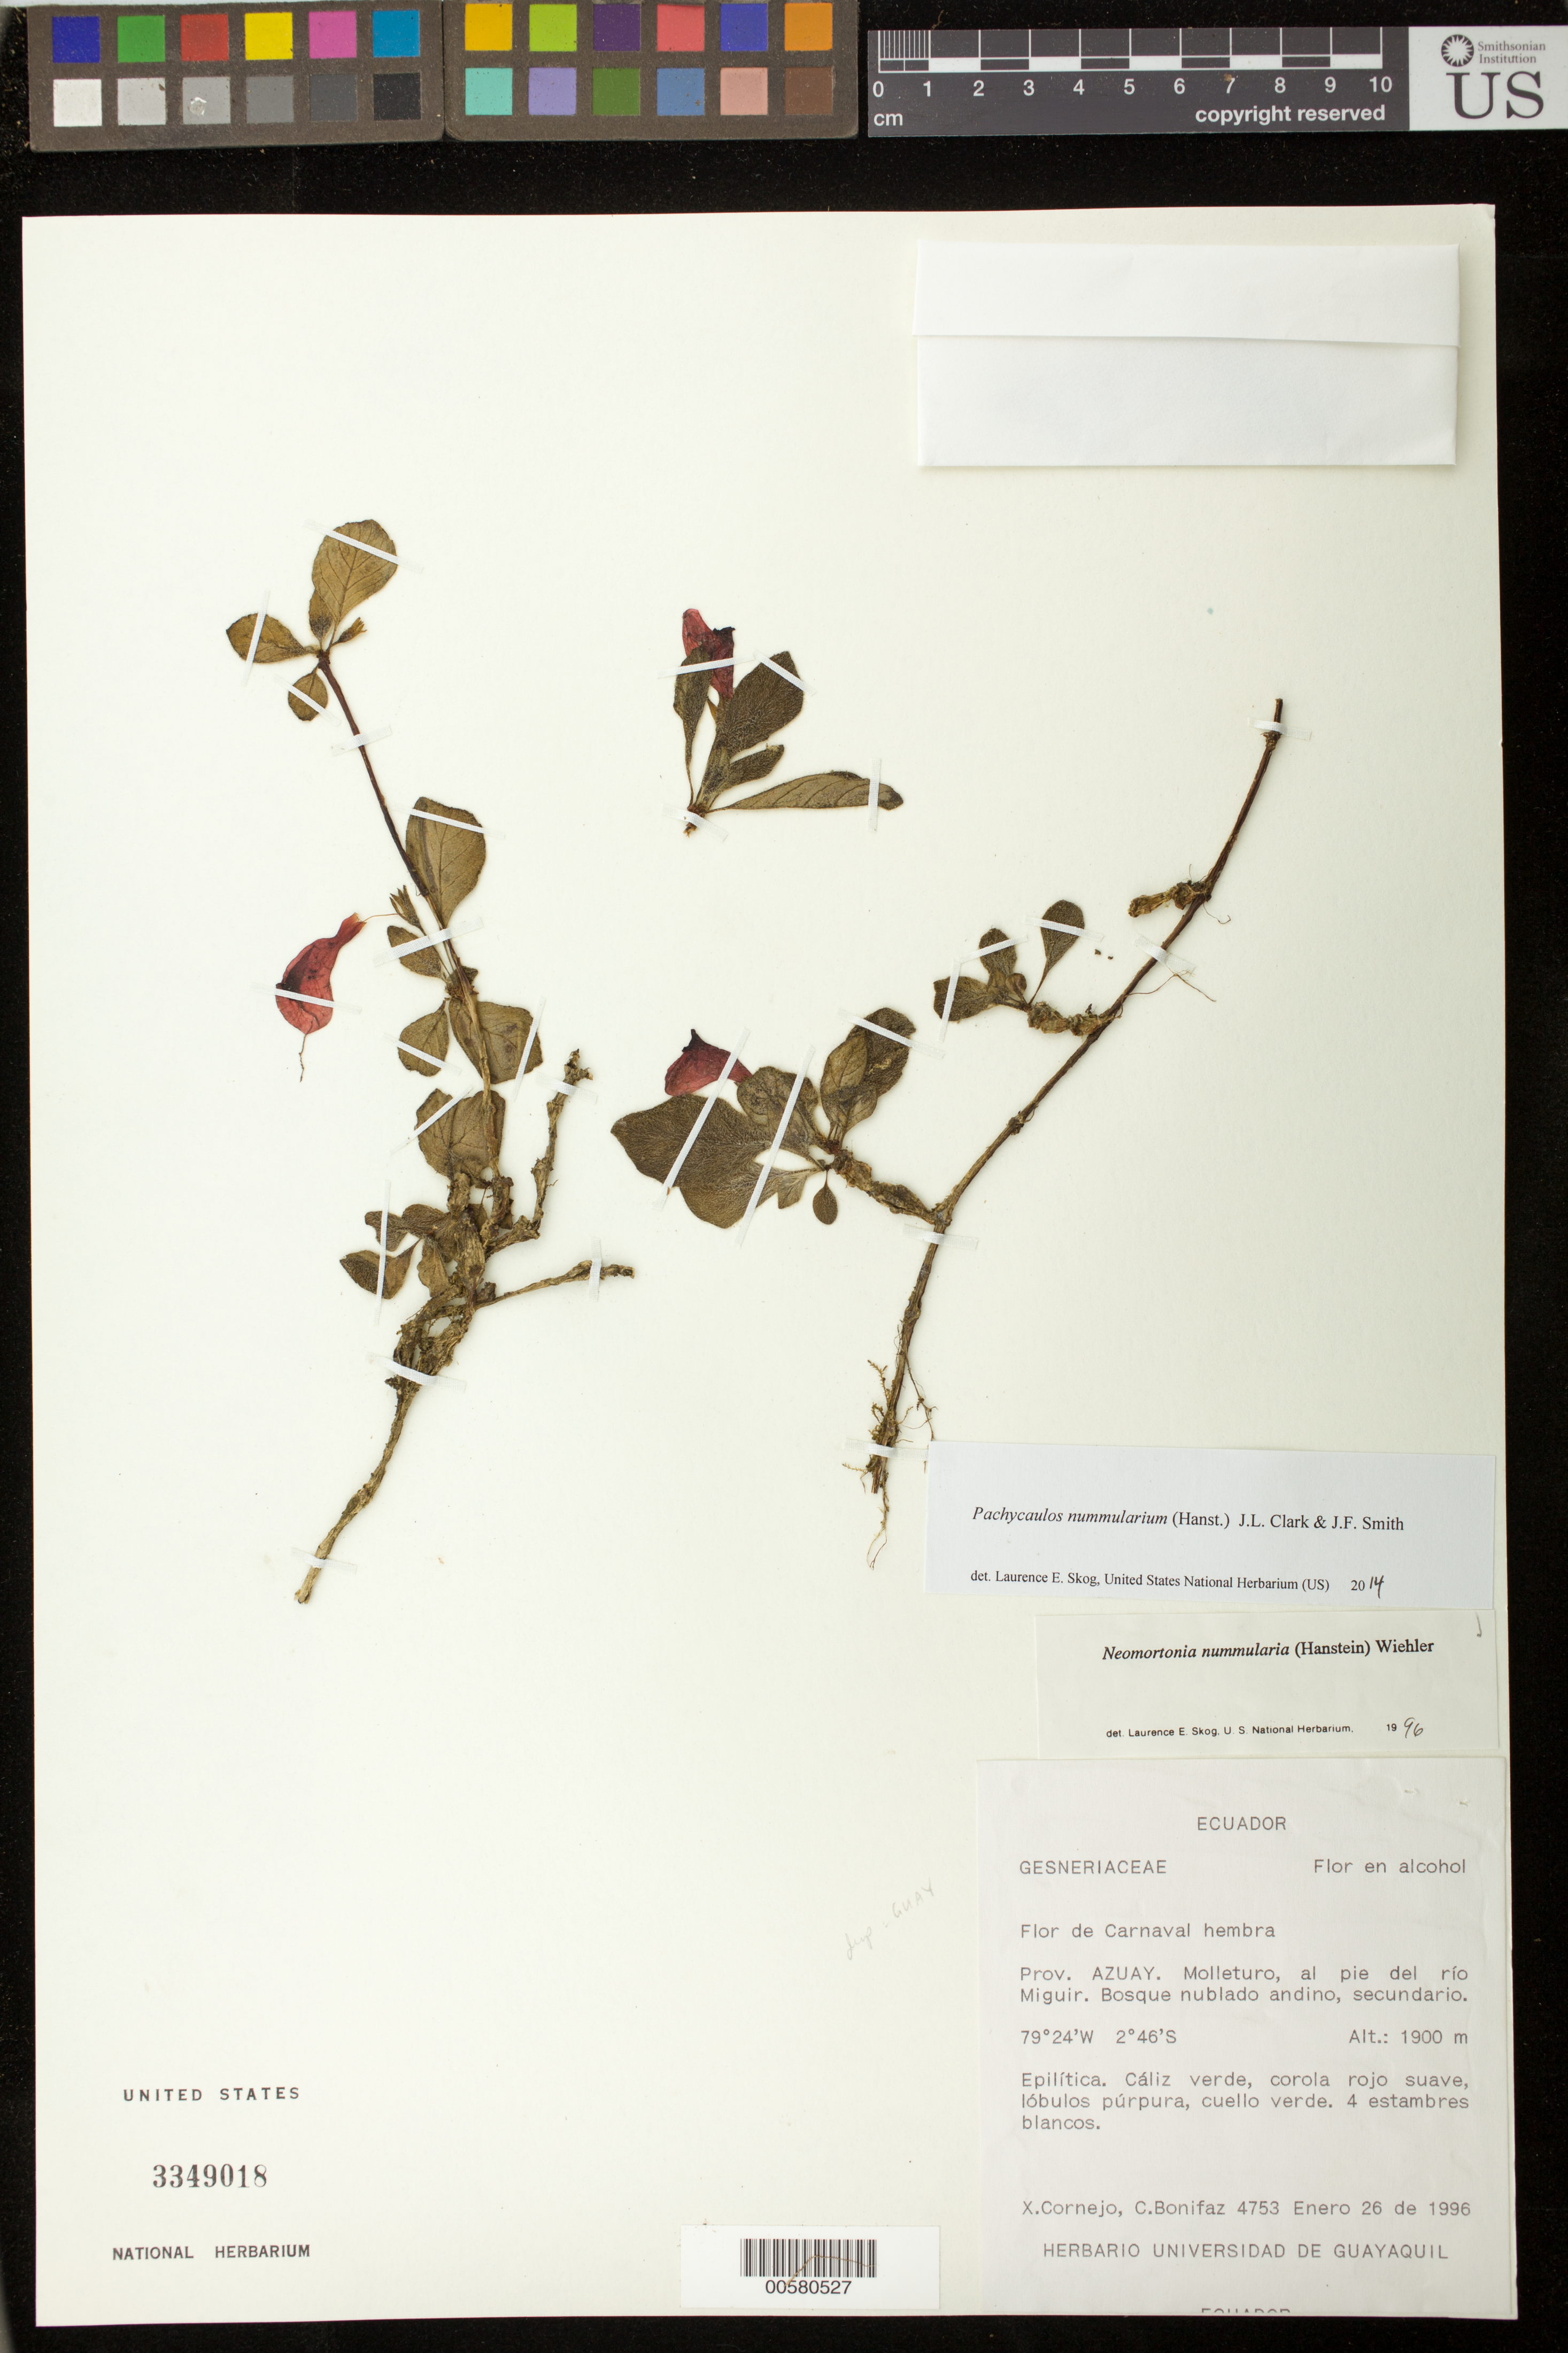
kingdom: Plantae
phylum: Tracheophyta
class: Magnoliopsida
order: Lamiales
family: Gesneriaceae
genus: Pachycaulos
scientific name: Pachycaulos nummularia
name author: (Hanst.) J.L. Clark & J.F. Sm.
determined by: Skog, Laurence E.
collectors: X. F. Cornejo & C. Bonifaz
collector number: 4753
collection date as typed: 26 Jan 1996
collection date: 1996-01-26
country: Ecuador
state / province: Azuay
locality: Molleturo, al pie del río Miguir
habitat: Bosque nublado andino, secundario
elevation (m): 1900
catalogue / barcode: US 3349018